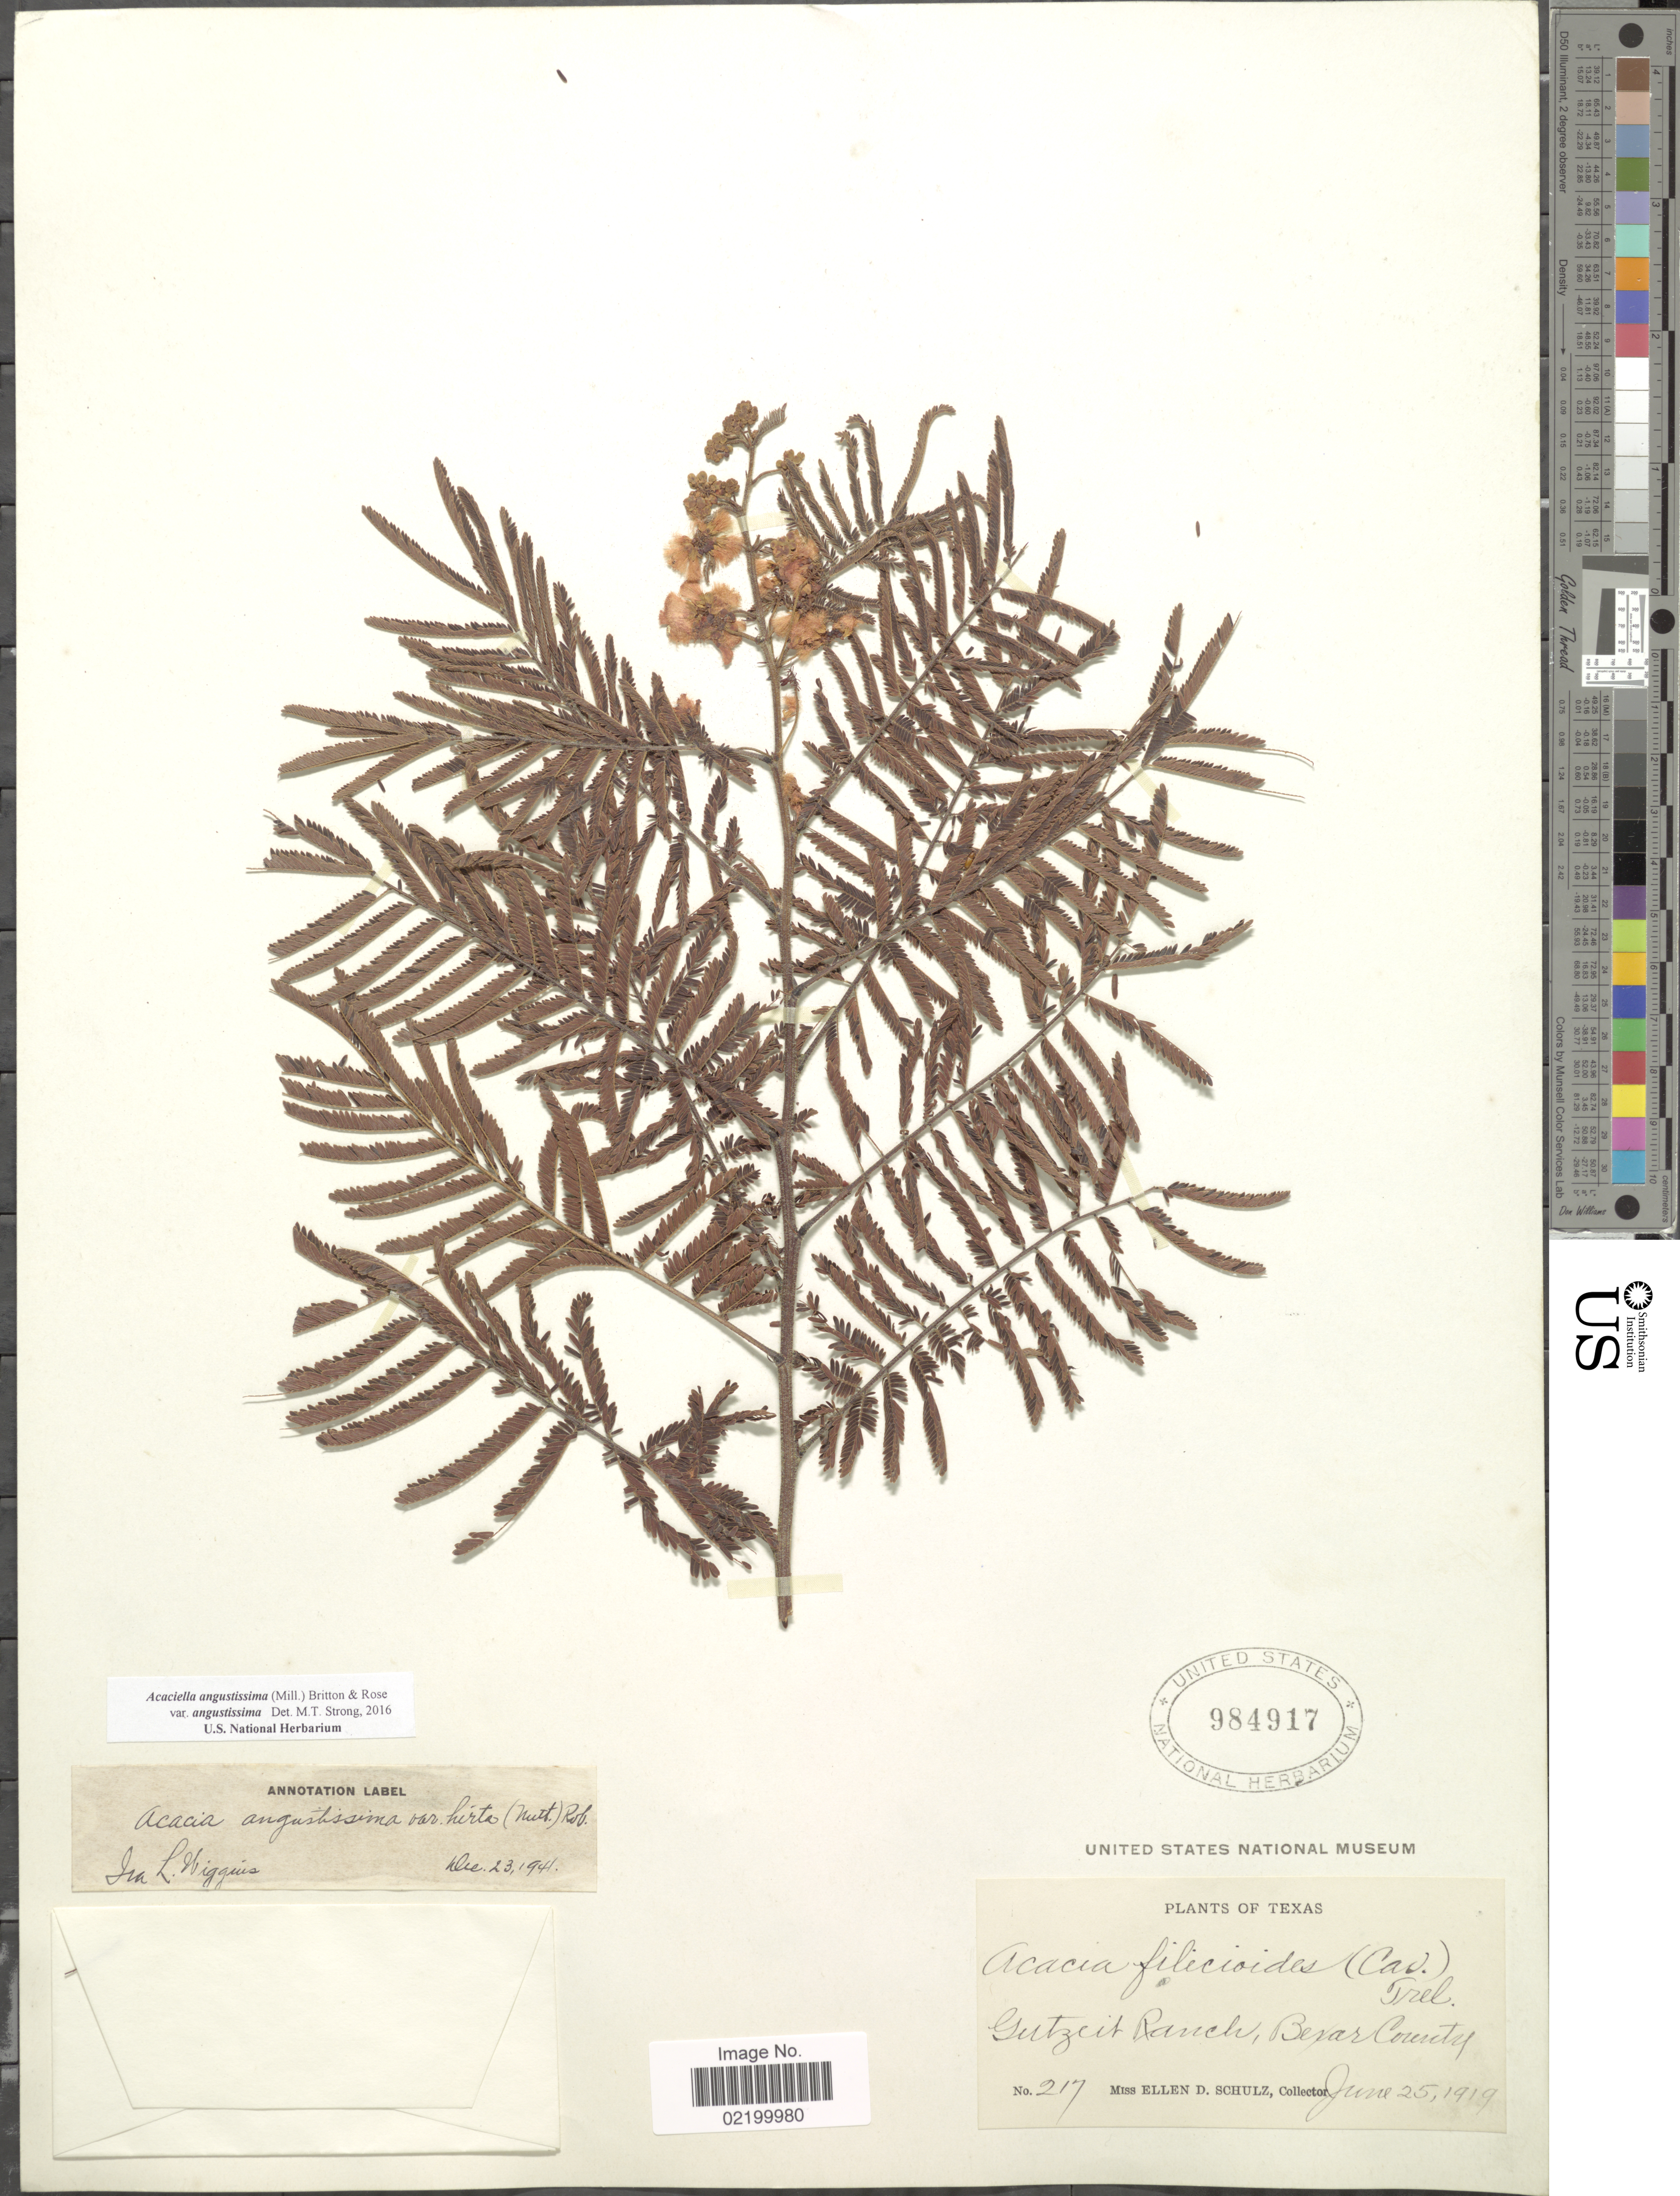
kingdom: Plantae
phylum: Tracheophyta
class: Magnoliopsida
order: Fabales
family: Fabaceae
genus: Acaciella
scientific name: Acaciella angustissima var. angustissima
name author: (Mill.) Britton & Rose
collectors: E. D. Schulz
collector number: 217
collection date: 1919-06-25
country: United States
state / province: Texas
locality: Gutzeit Ranch, Bexar County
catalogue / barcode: US 984917